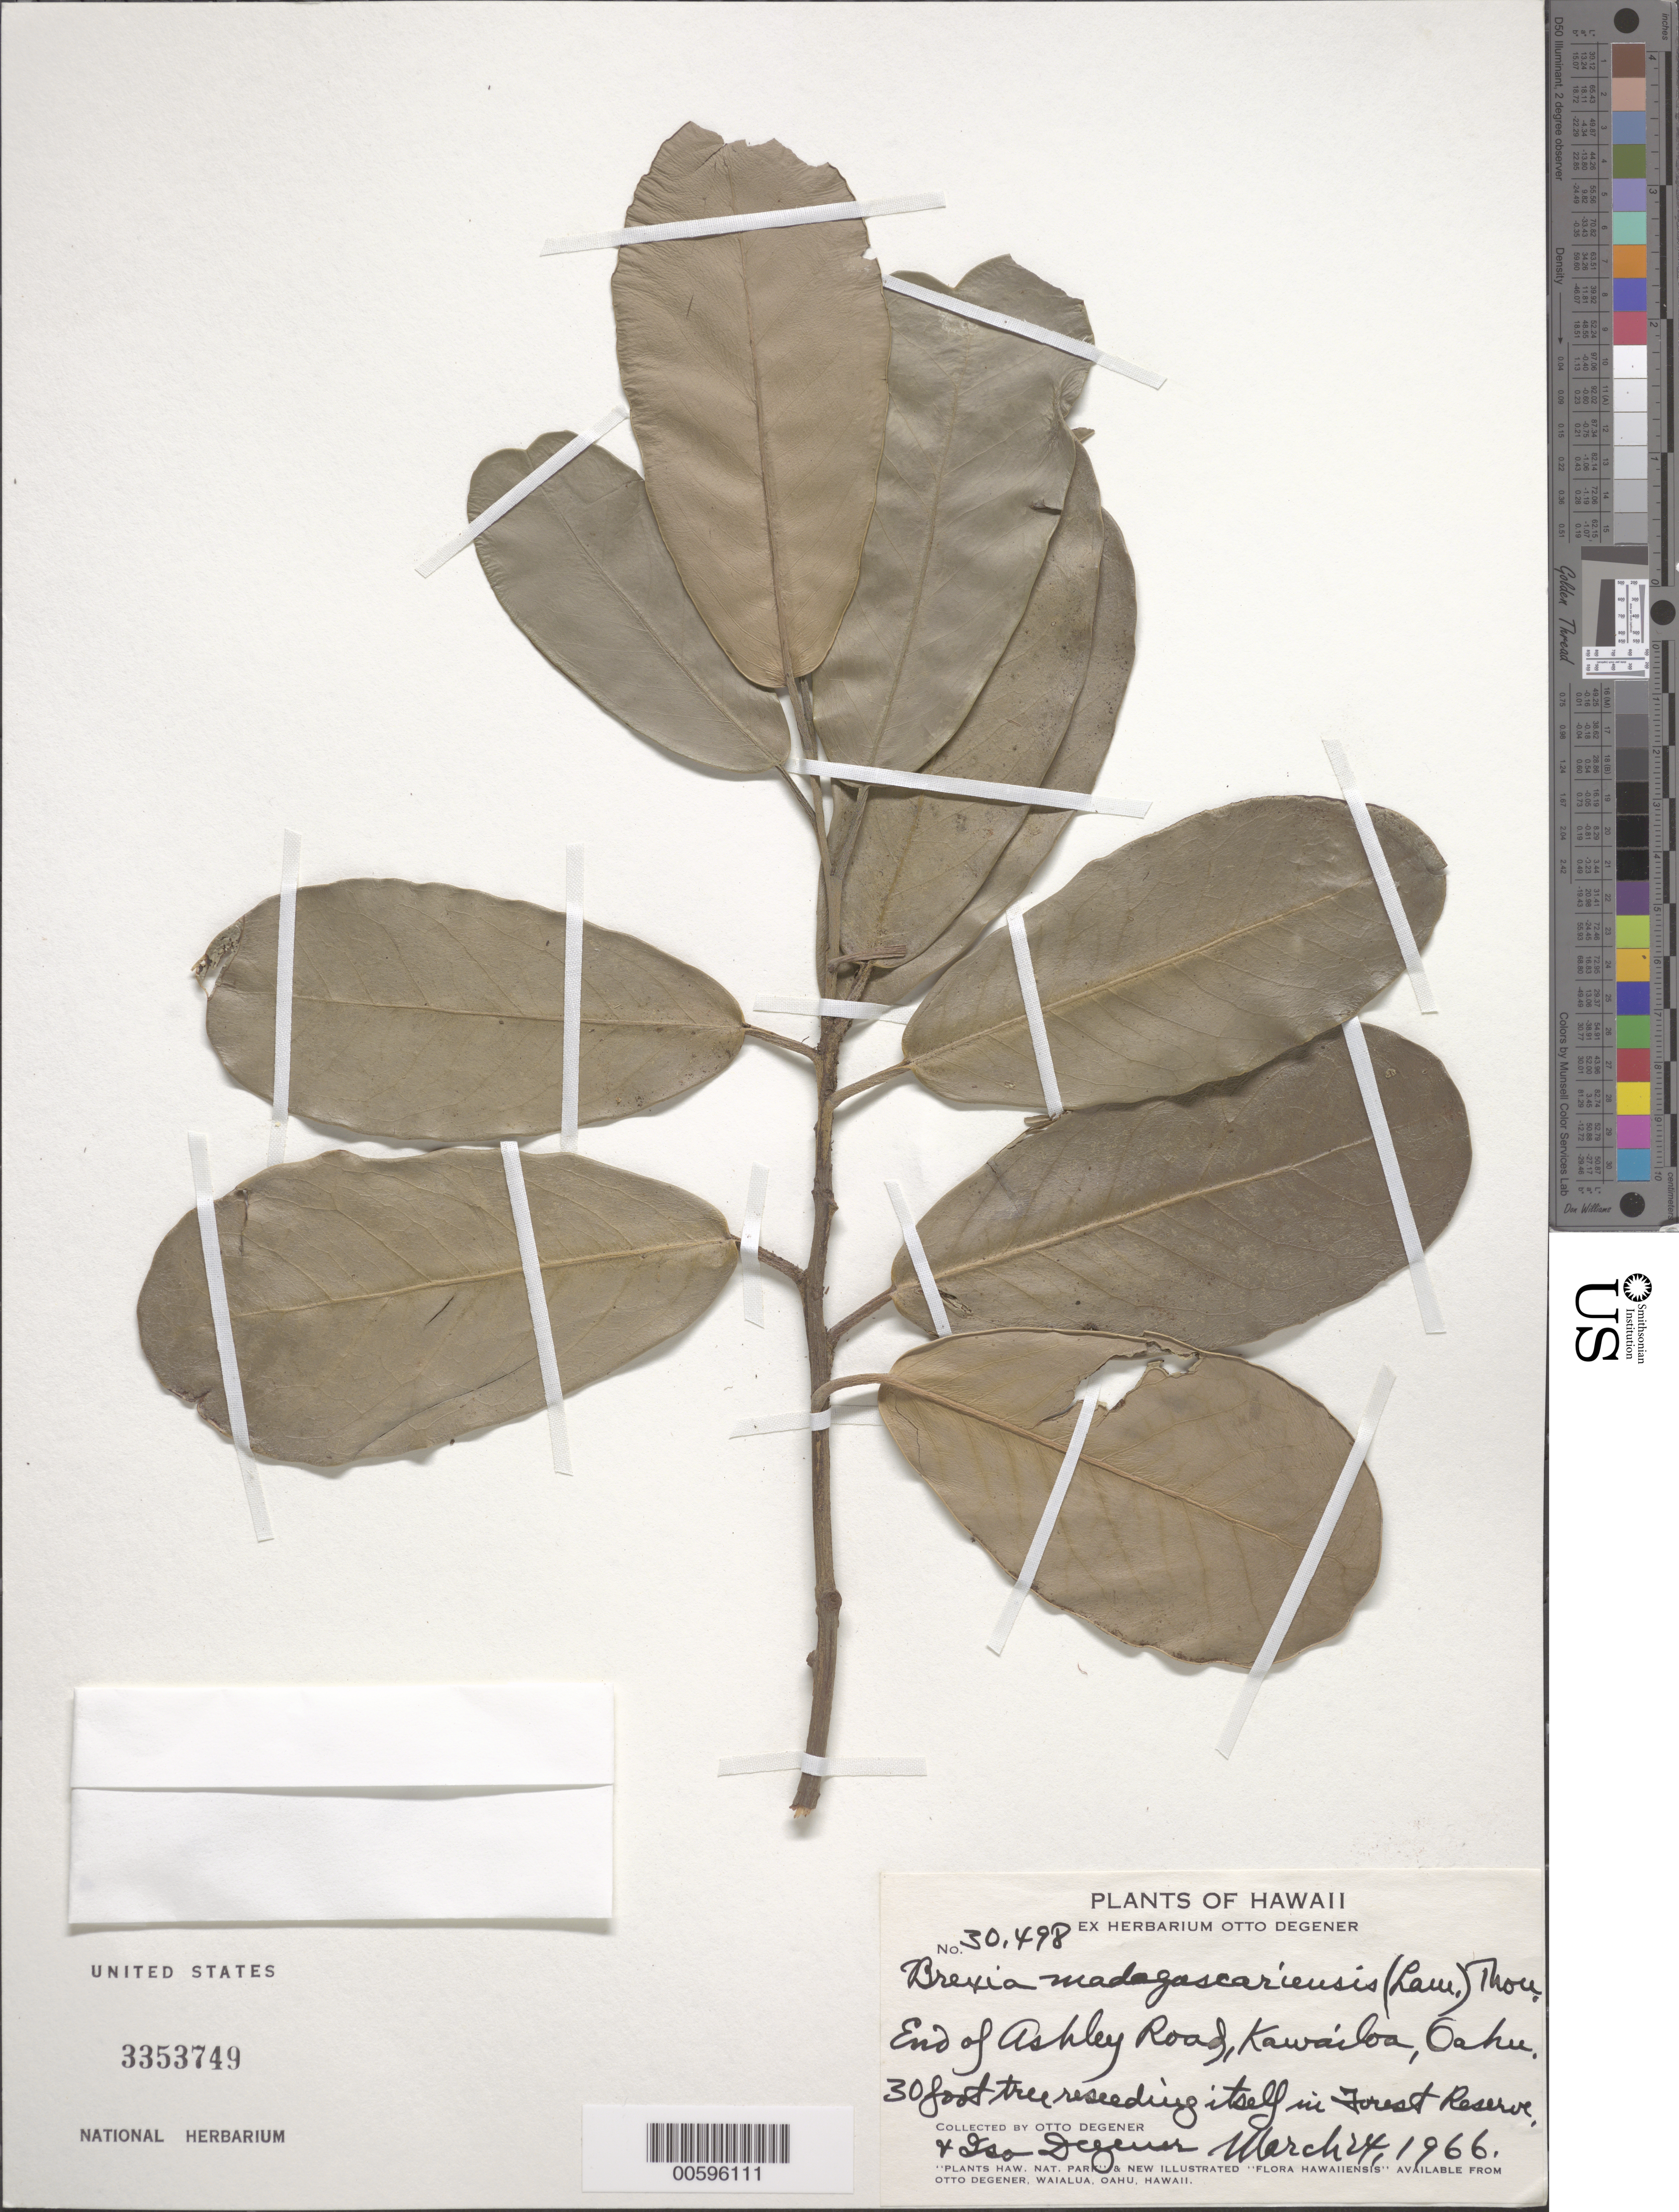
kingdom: Plantae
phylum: Tracheophyta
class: Magnoliopsida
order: Celastrales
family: Celastraceae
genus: Brexia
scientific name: Brexia madagascariensis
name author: (Lam.) Ker Gawl.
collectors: O. Degener & I. Degener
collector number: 30498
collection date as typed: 24 Mar 1966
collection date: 1966-03-24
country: United States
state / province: Hawaii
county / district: Honolulu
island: Oahu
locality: End of Ashley Rd, Kawailoa.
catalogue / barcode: US 3353749